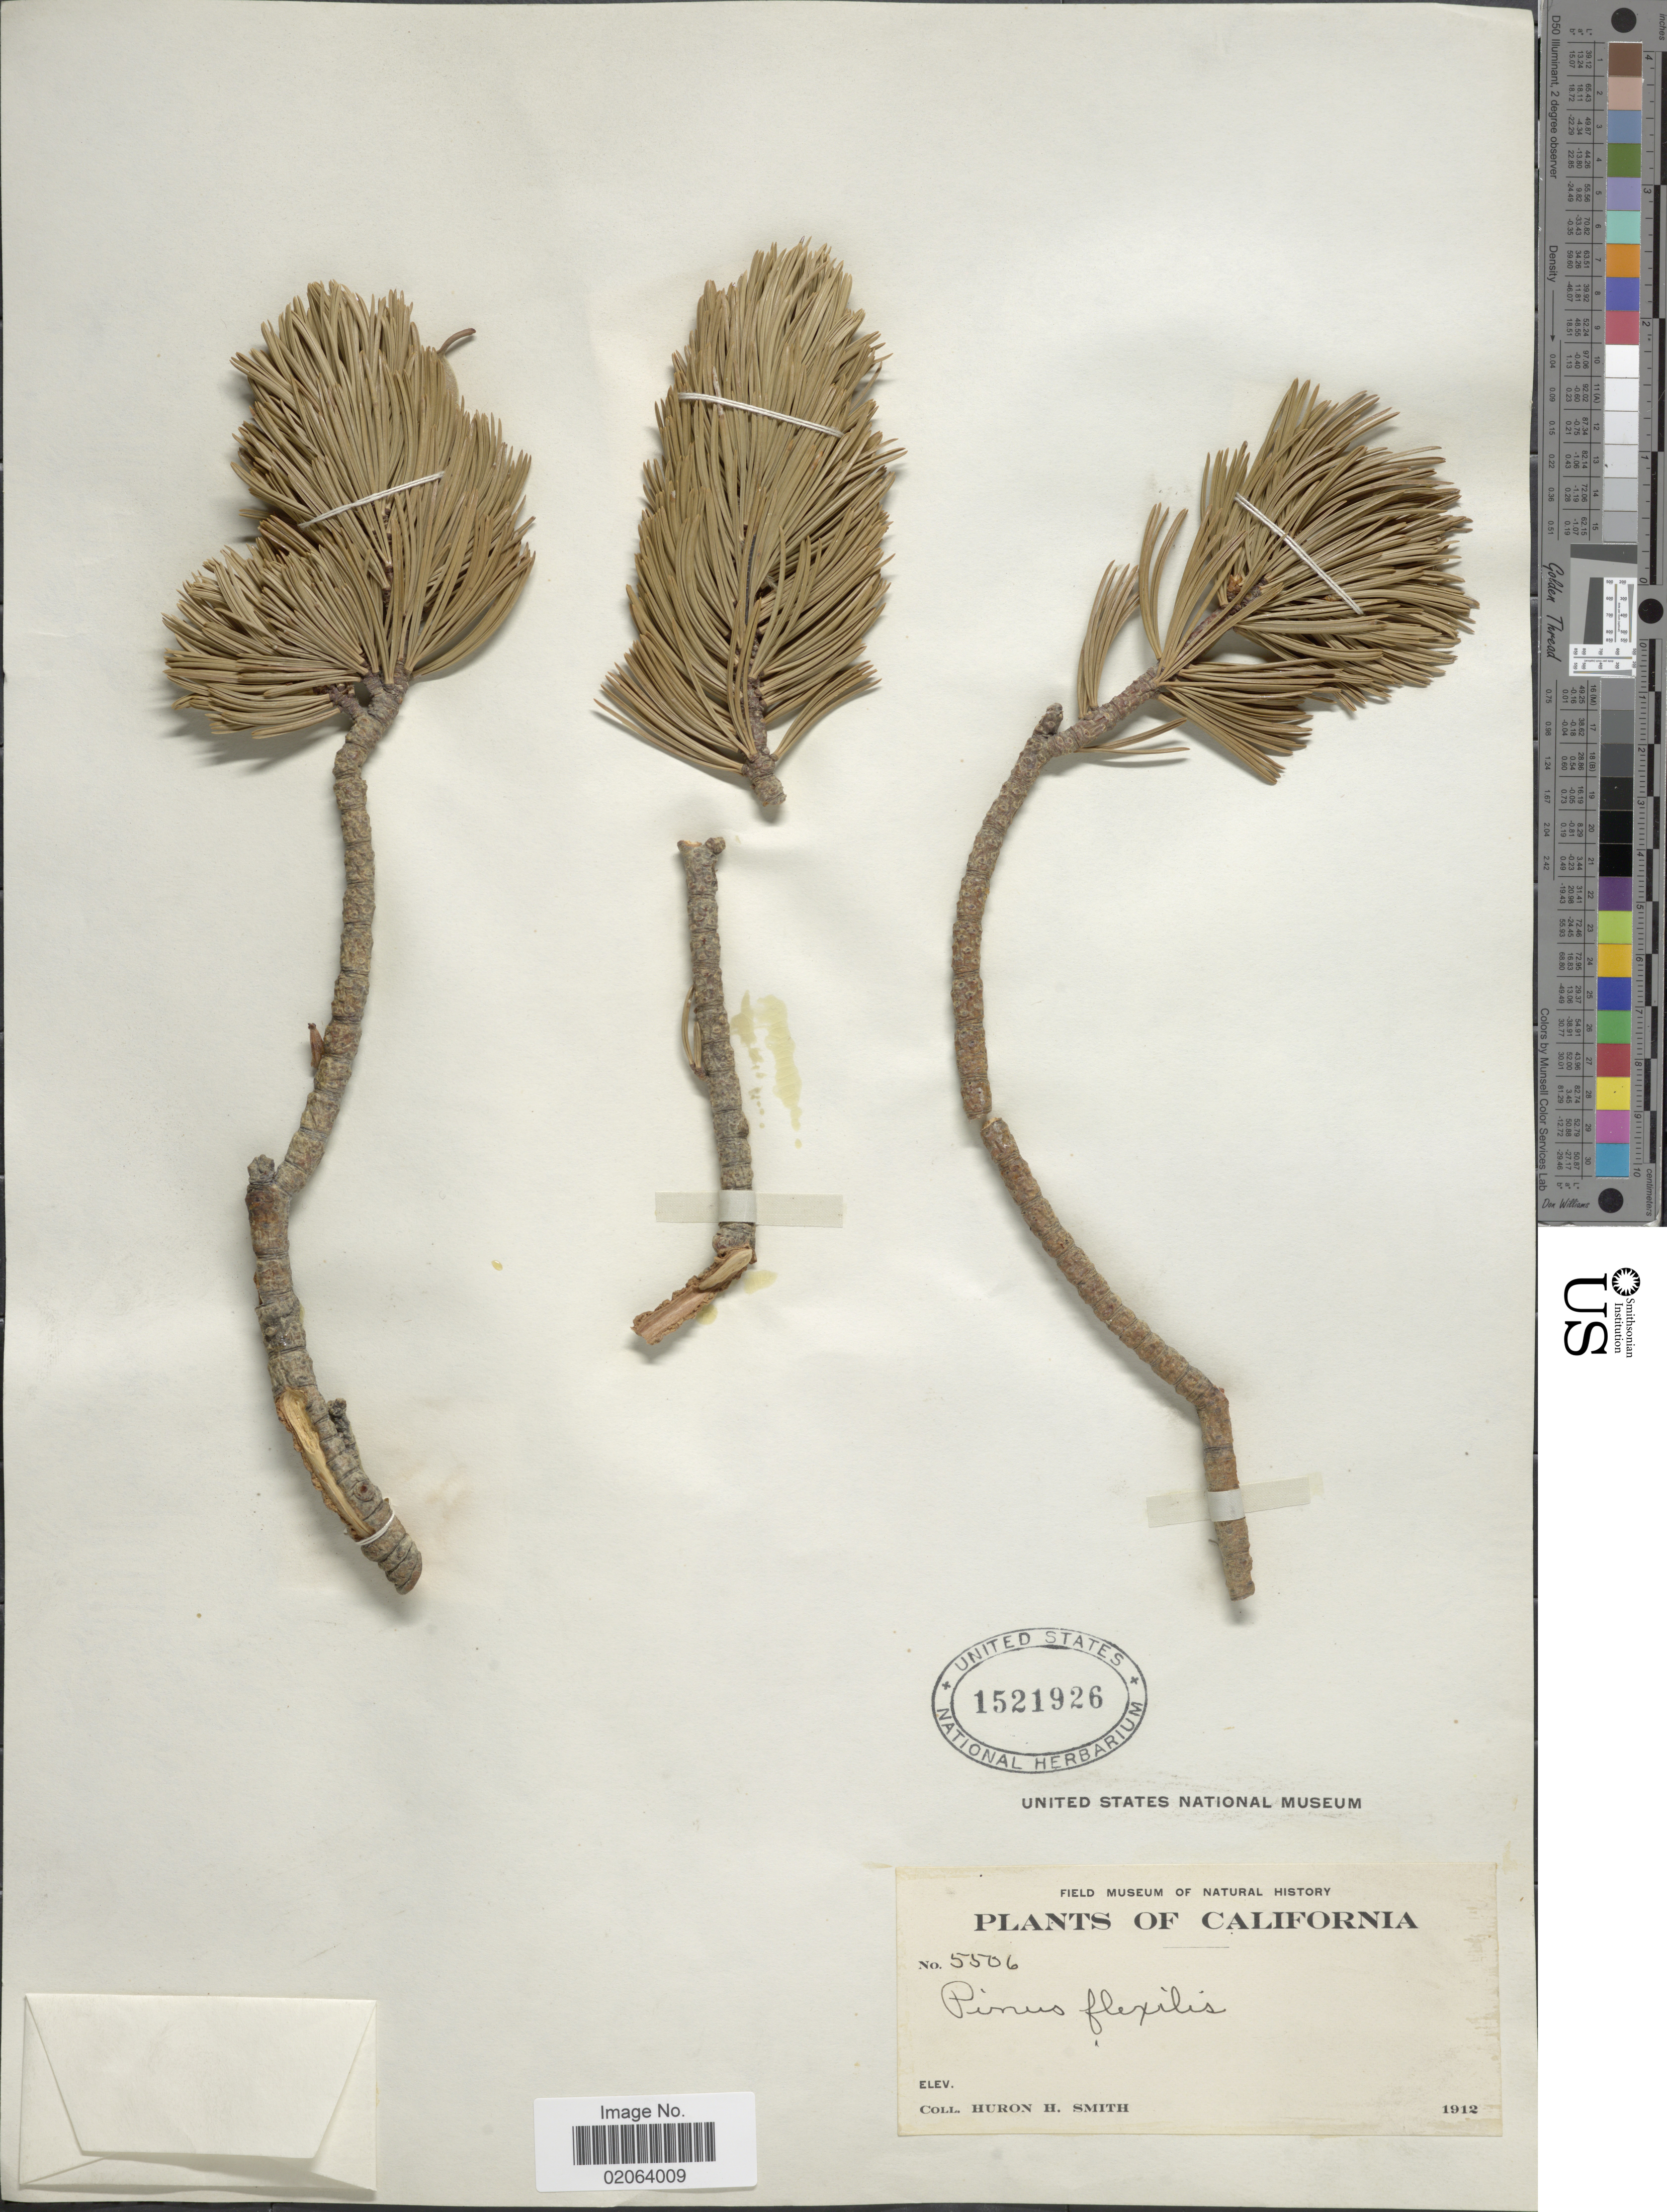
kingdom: Plantae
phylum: Tracheophyta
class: Pinopsida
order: Pinales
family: Pinaceae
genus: Pinus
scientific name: Pinus flexilis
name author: E. James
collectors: Huron H. Smith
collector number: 5506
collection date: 1912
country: United States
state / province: California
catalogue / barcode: US 1521926